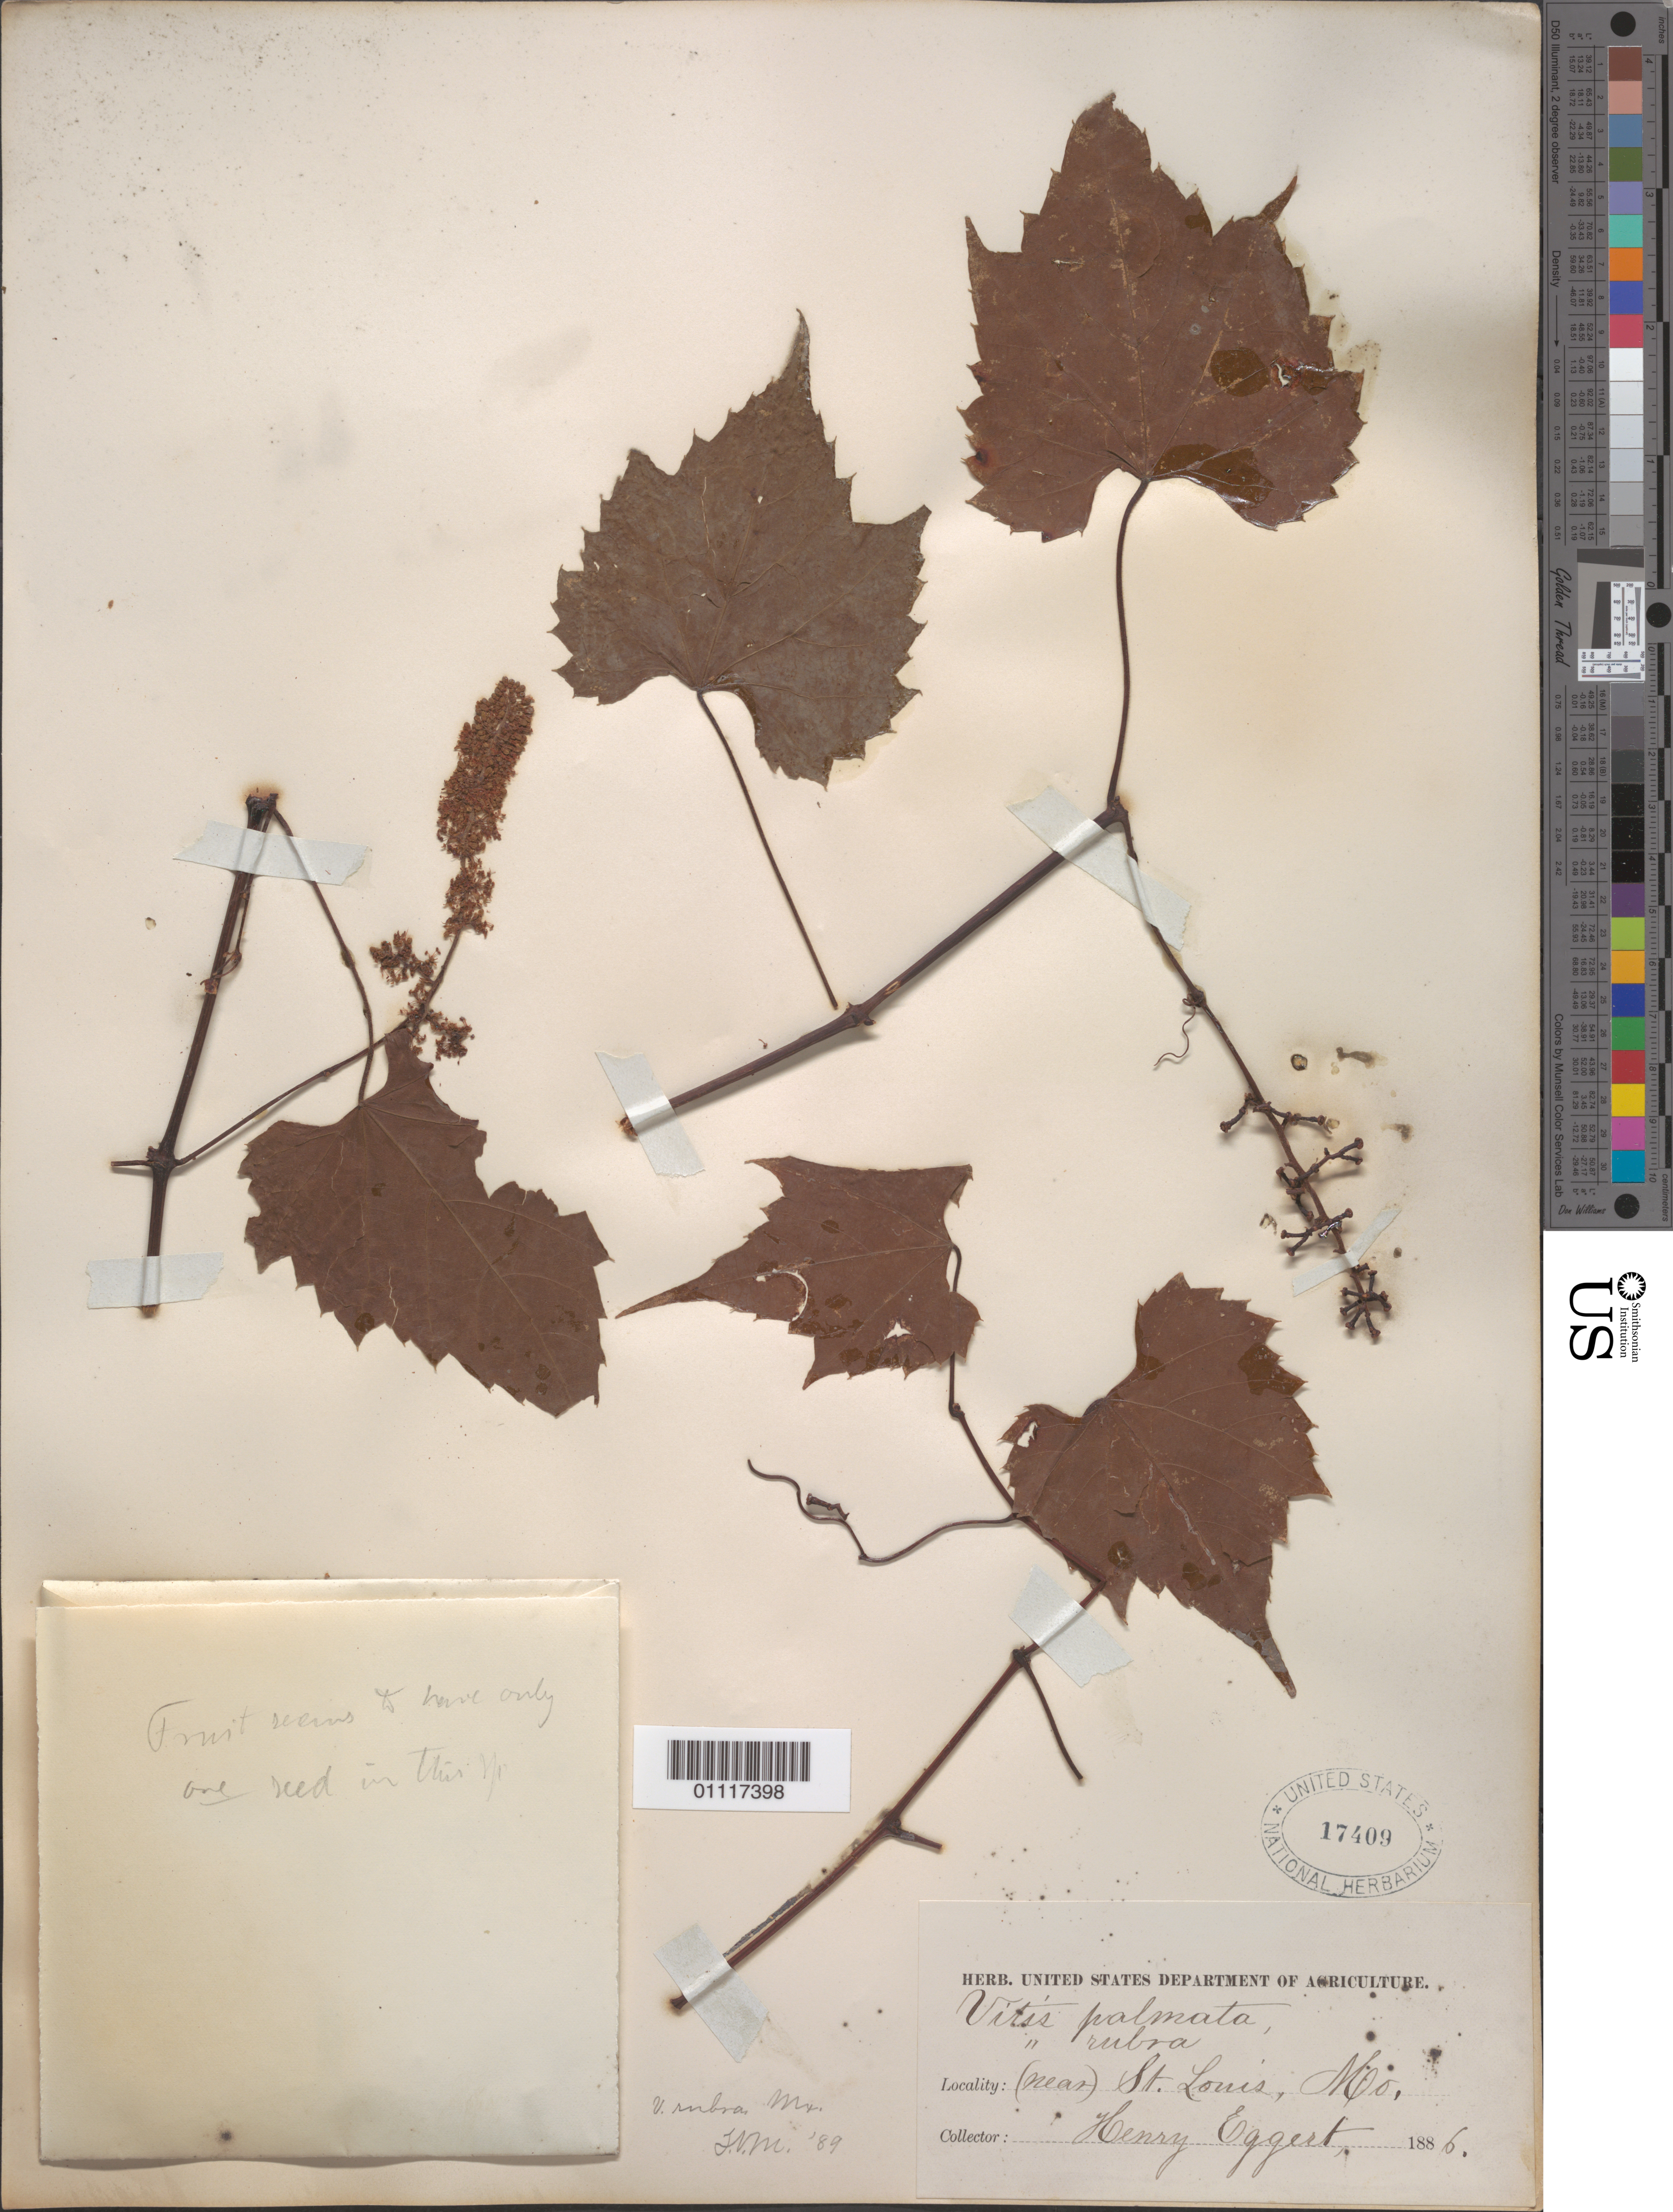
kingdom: Plantae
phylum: Tracheophyta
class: Magnoliopsida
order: Vitales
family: Vitaceae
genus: Vitis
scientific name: Vitis palmata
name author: Vahl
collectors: H. Eggert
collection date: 1886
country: United States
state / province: Illinois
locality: St. Louis, Mt.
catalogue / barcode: US 17409